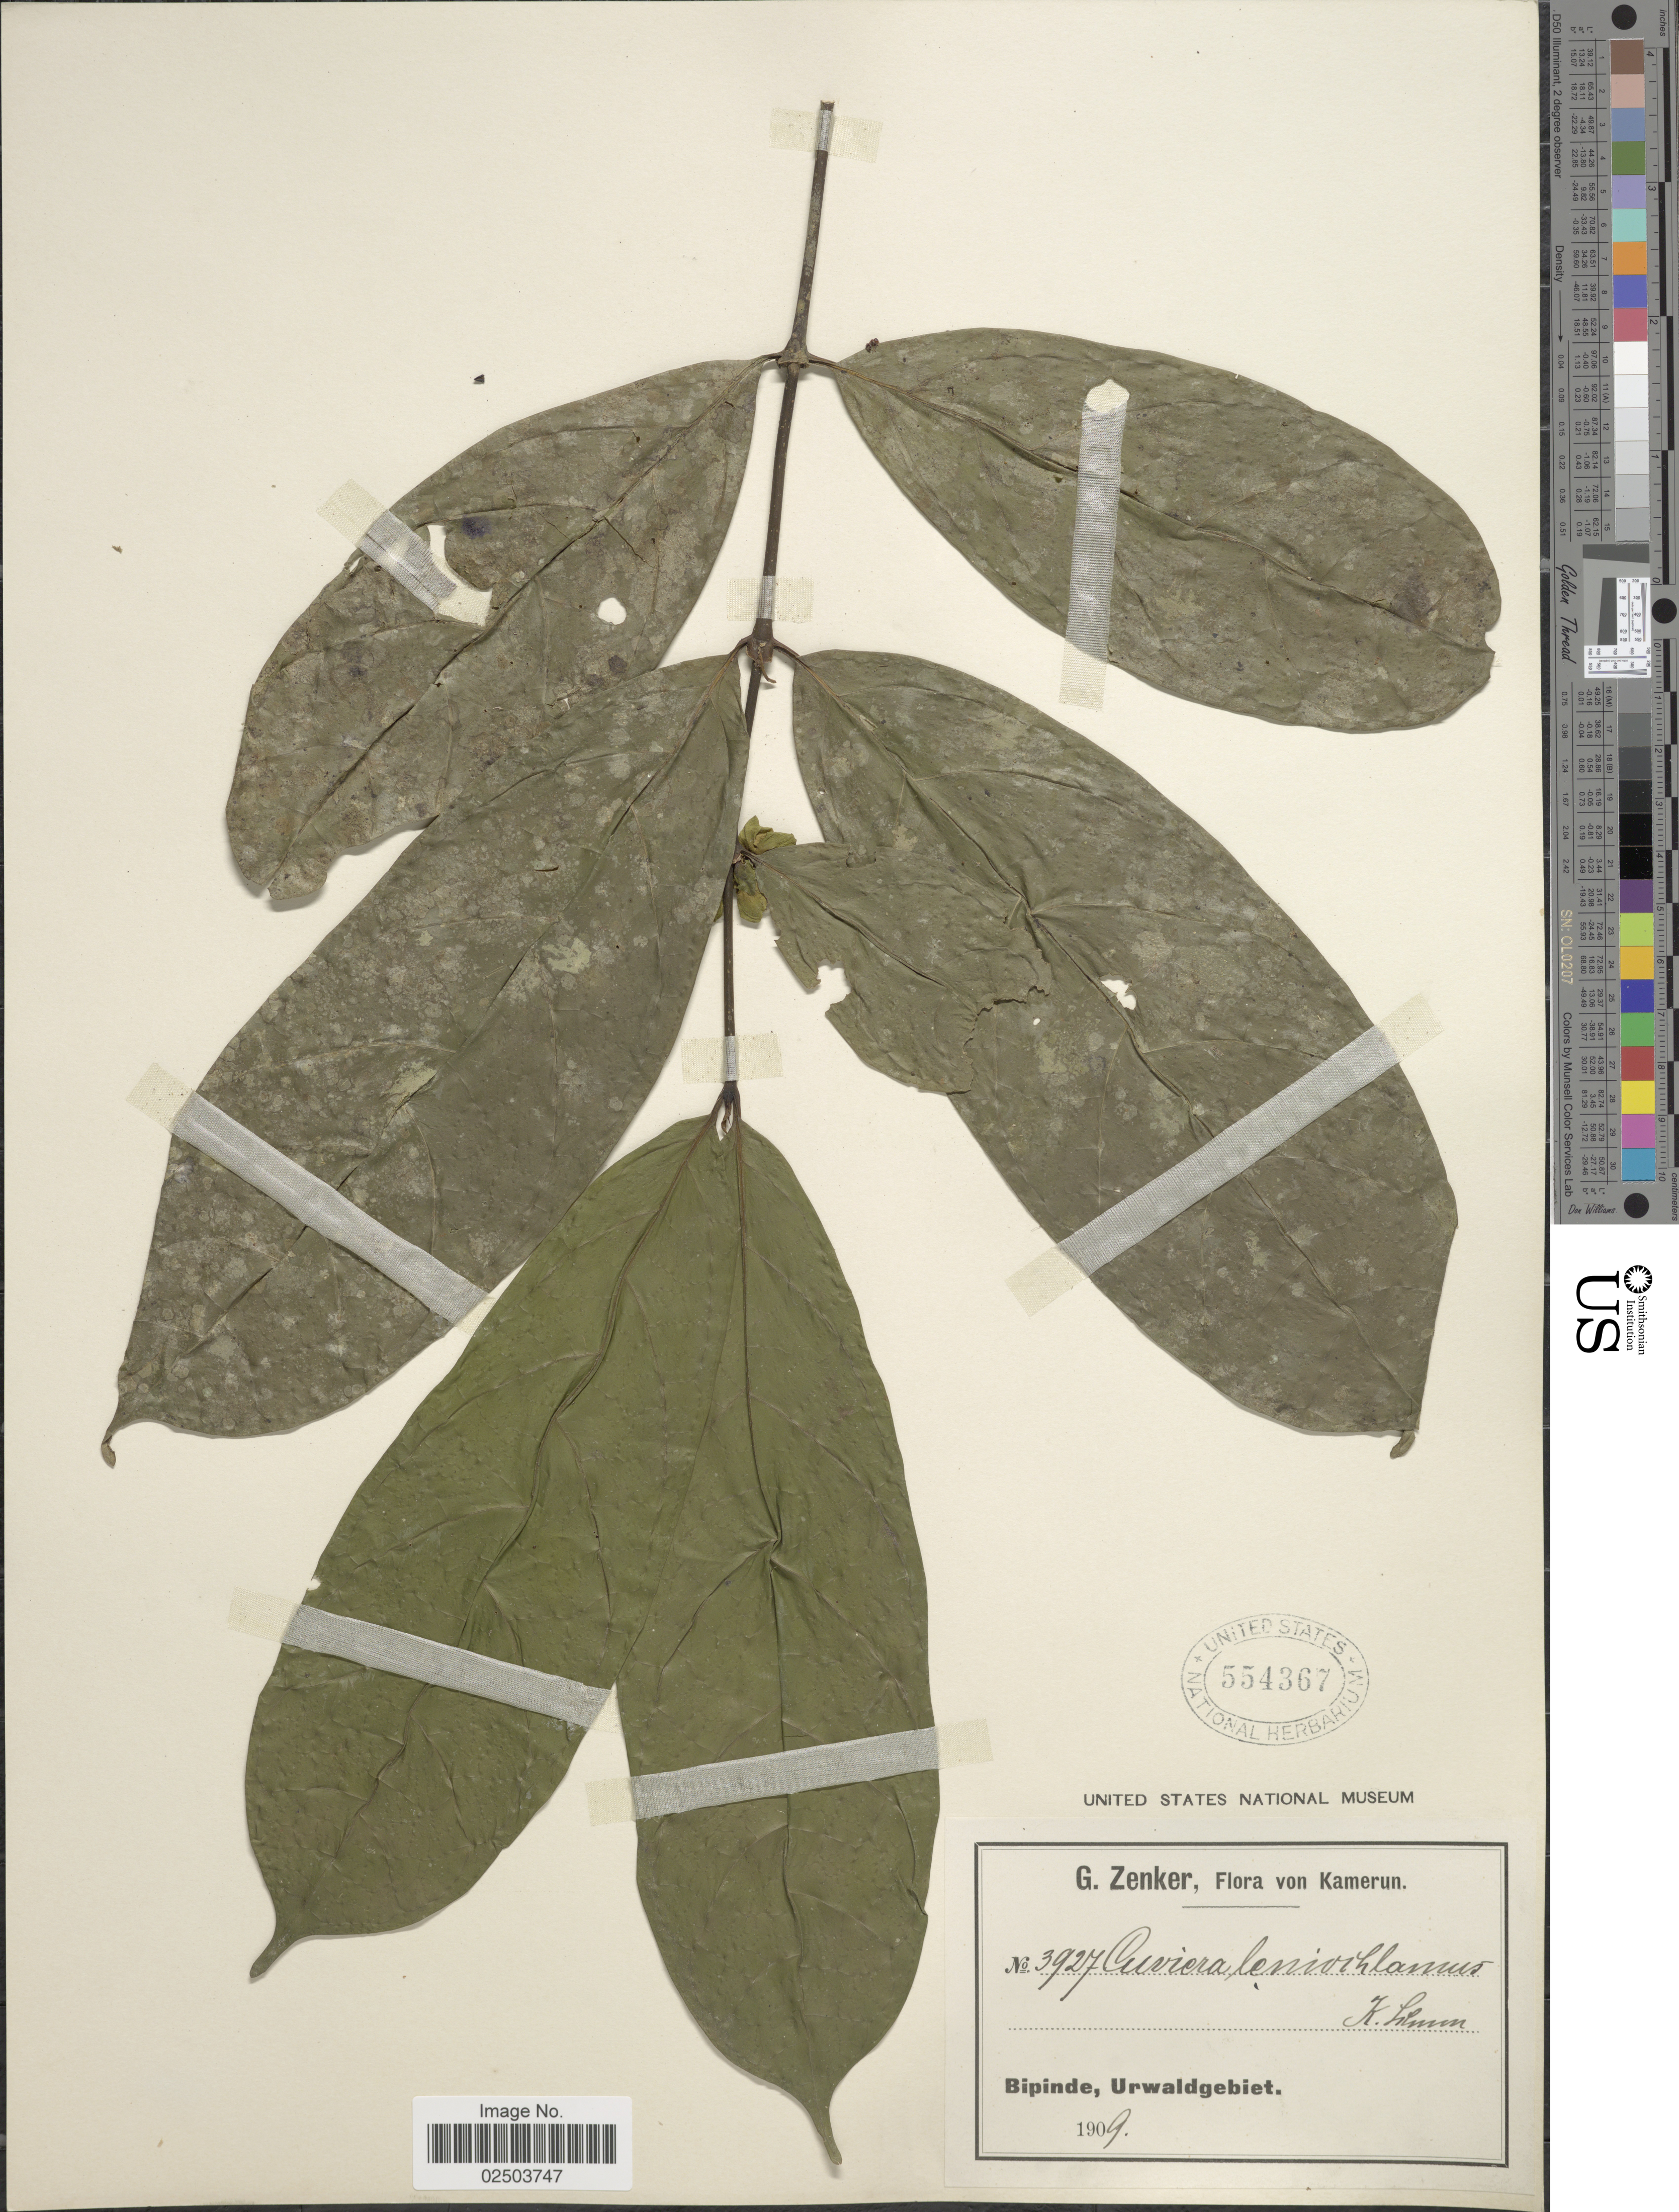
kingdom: Plantae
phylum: Tracheophyta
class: Magnoliopsida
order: Gentianales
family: Rubiaceae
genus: Cuviera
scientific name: Cuviera leniochlamys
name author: K. Schum.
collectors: G. A. Zenker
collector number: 3927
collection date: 1909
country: Cameroon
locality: Kamerun. Bipinde, Urwaldgebiet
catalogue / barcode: US 554367